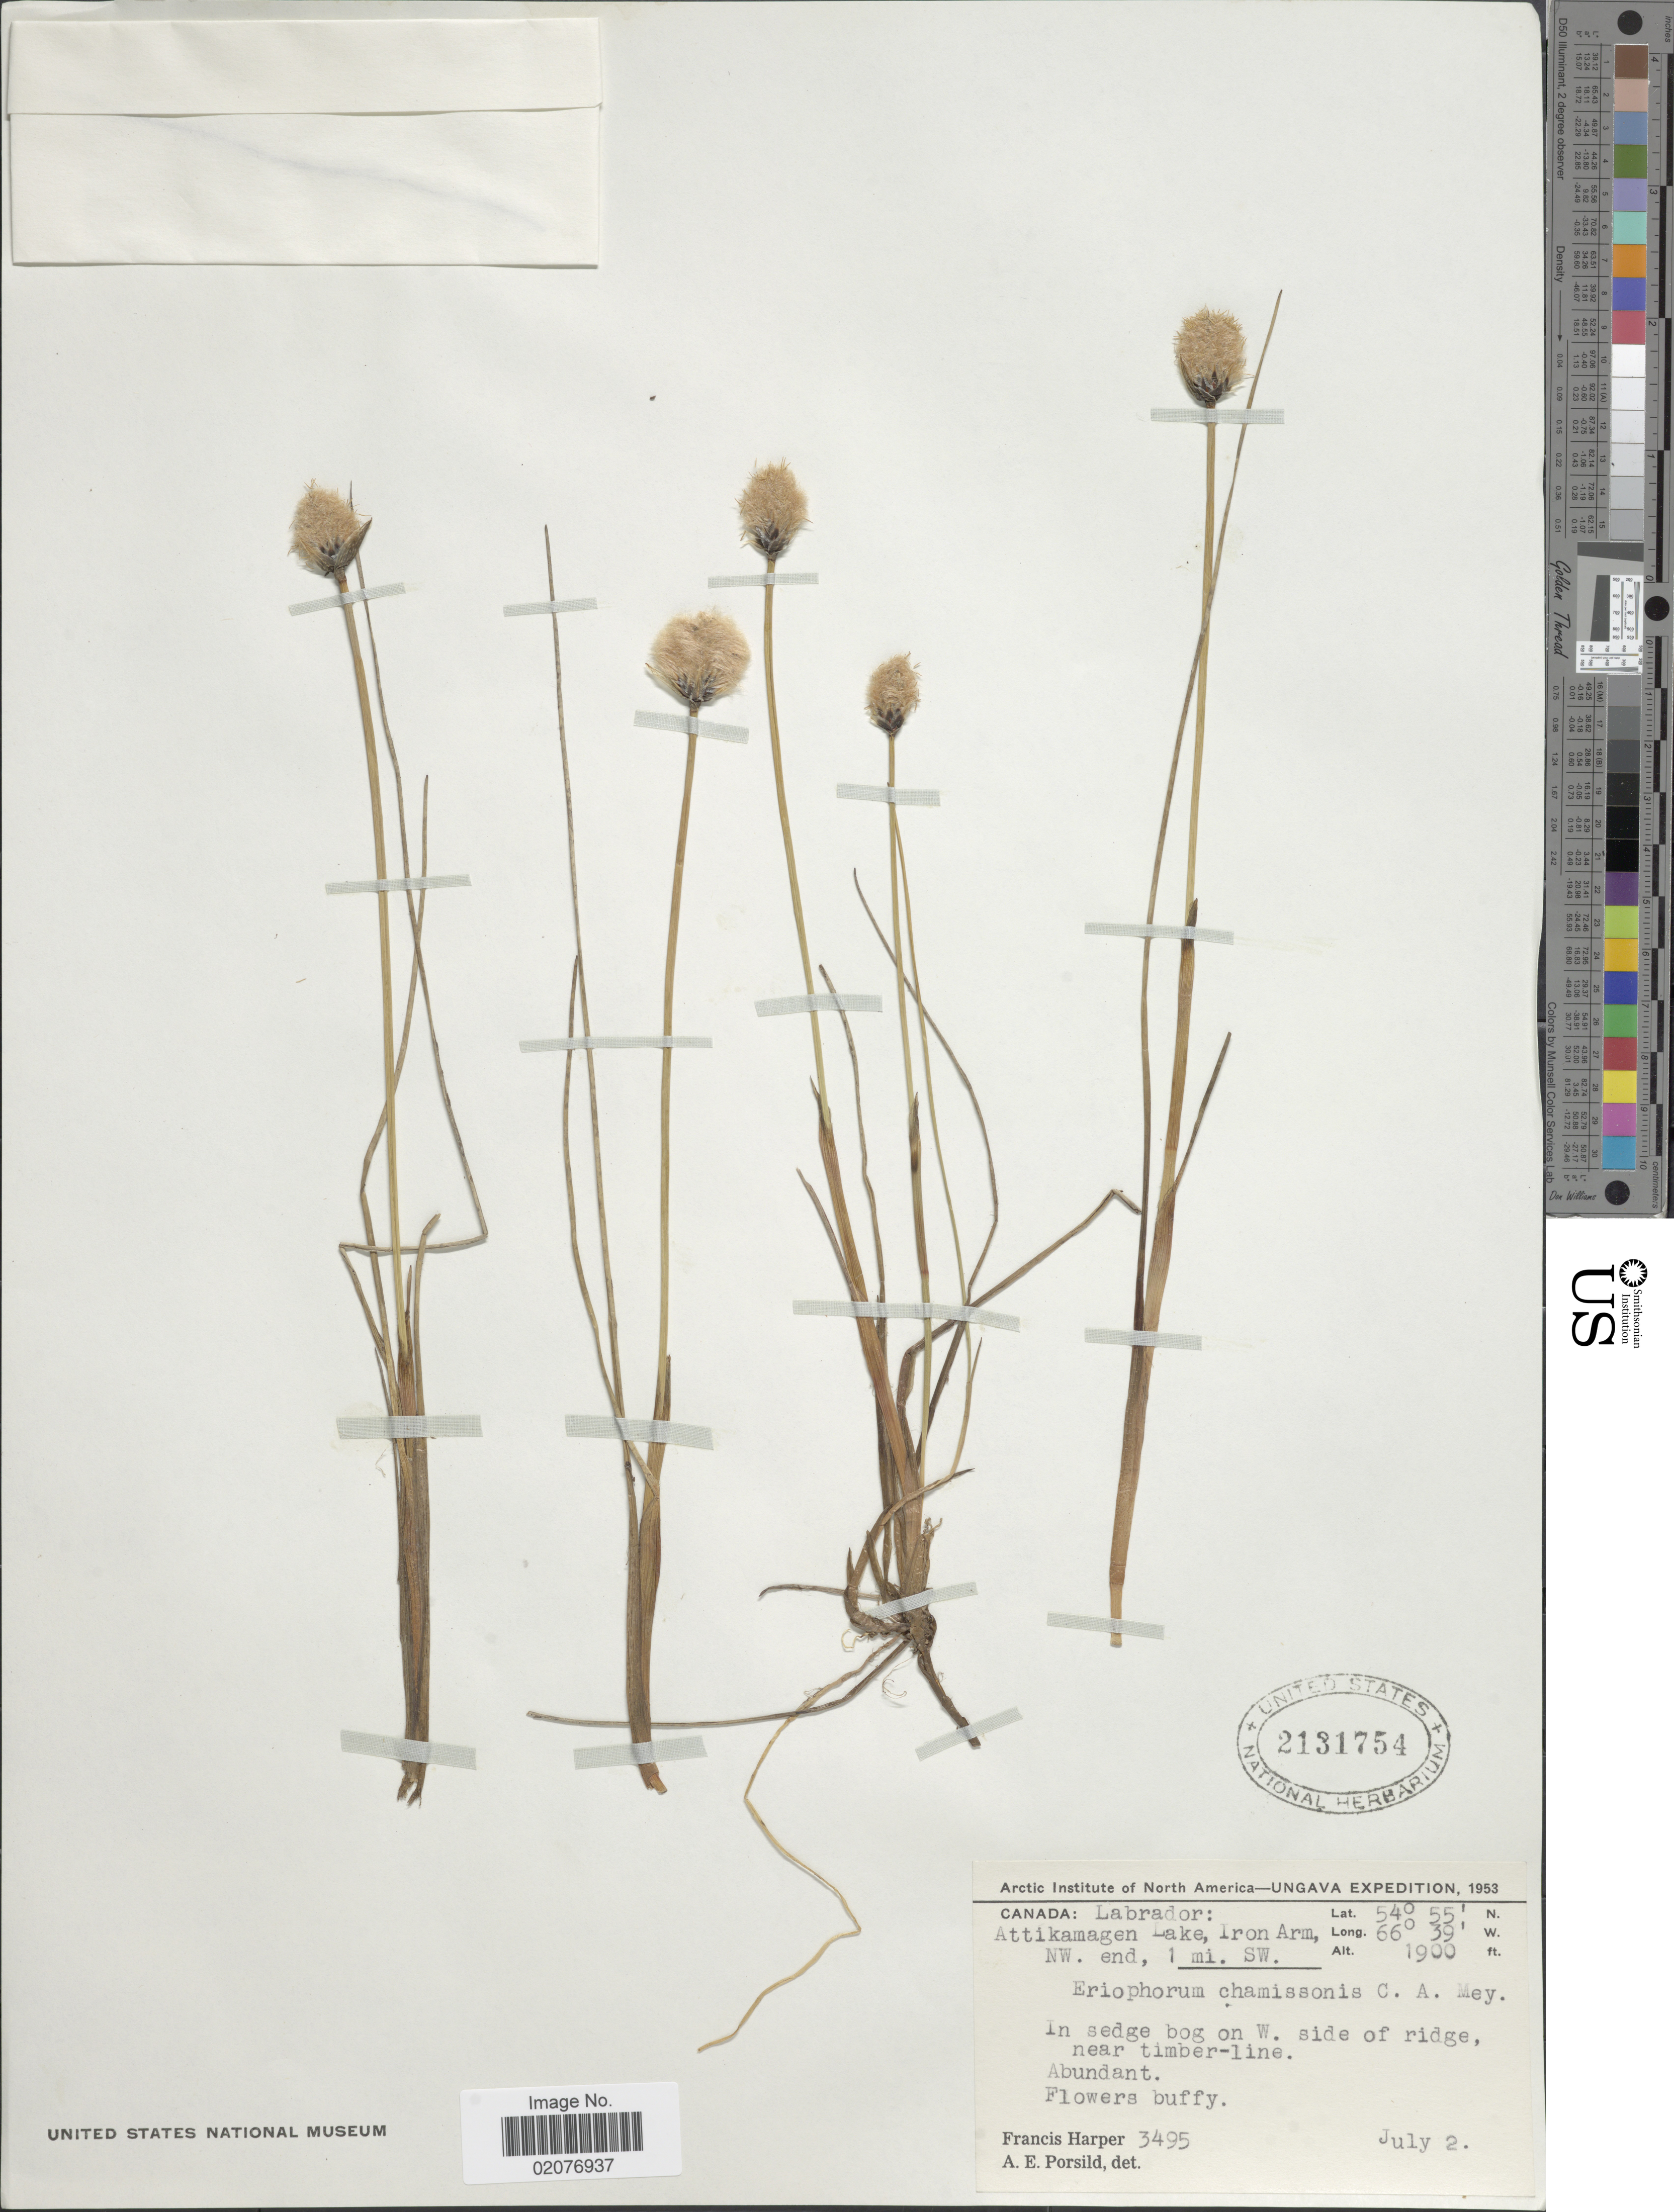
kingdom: Plantae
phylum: Tracheophyta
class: Liliopsida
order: Poales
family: Cyperaceae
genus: Eriophorum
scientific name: Eriophorum chamissonis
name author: C.A. Mey.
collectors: F. Harper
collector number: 3495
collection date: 1953-07-02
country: Canada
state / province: Newfoundland and Labrador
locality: Ungava, Labrador: Attikamagen Lake, Iron Arm, NW end, 1 mi SW, In sedge bog on W side of ridge, near timber-line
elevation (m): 579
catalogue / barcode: US 2131754